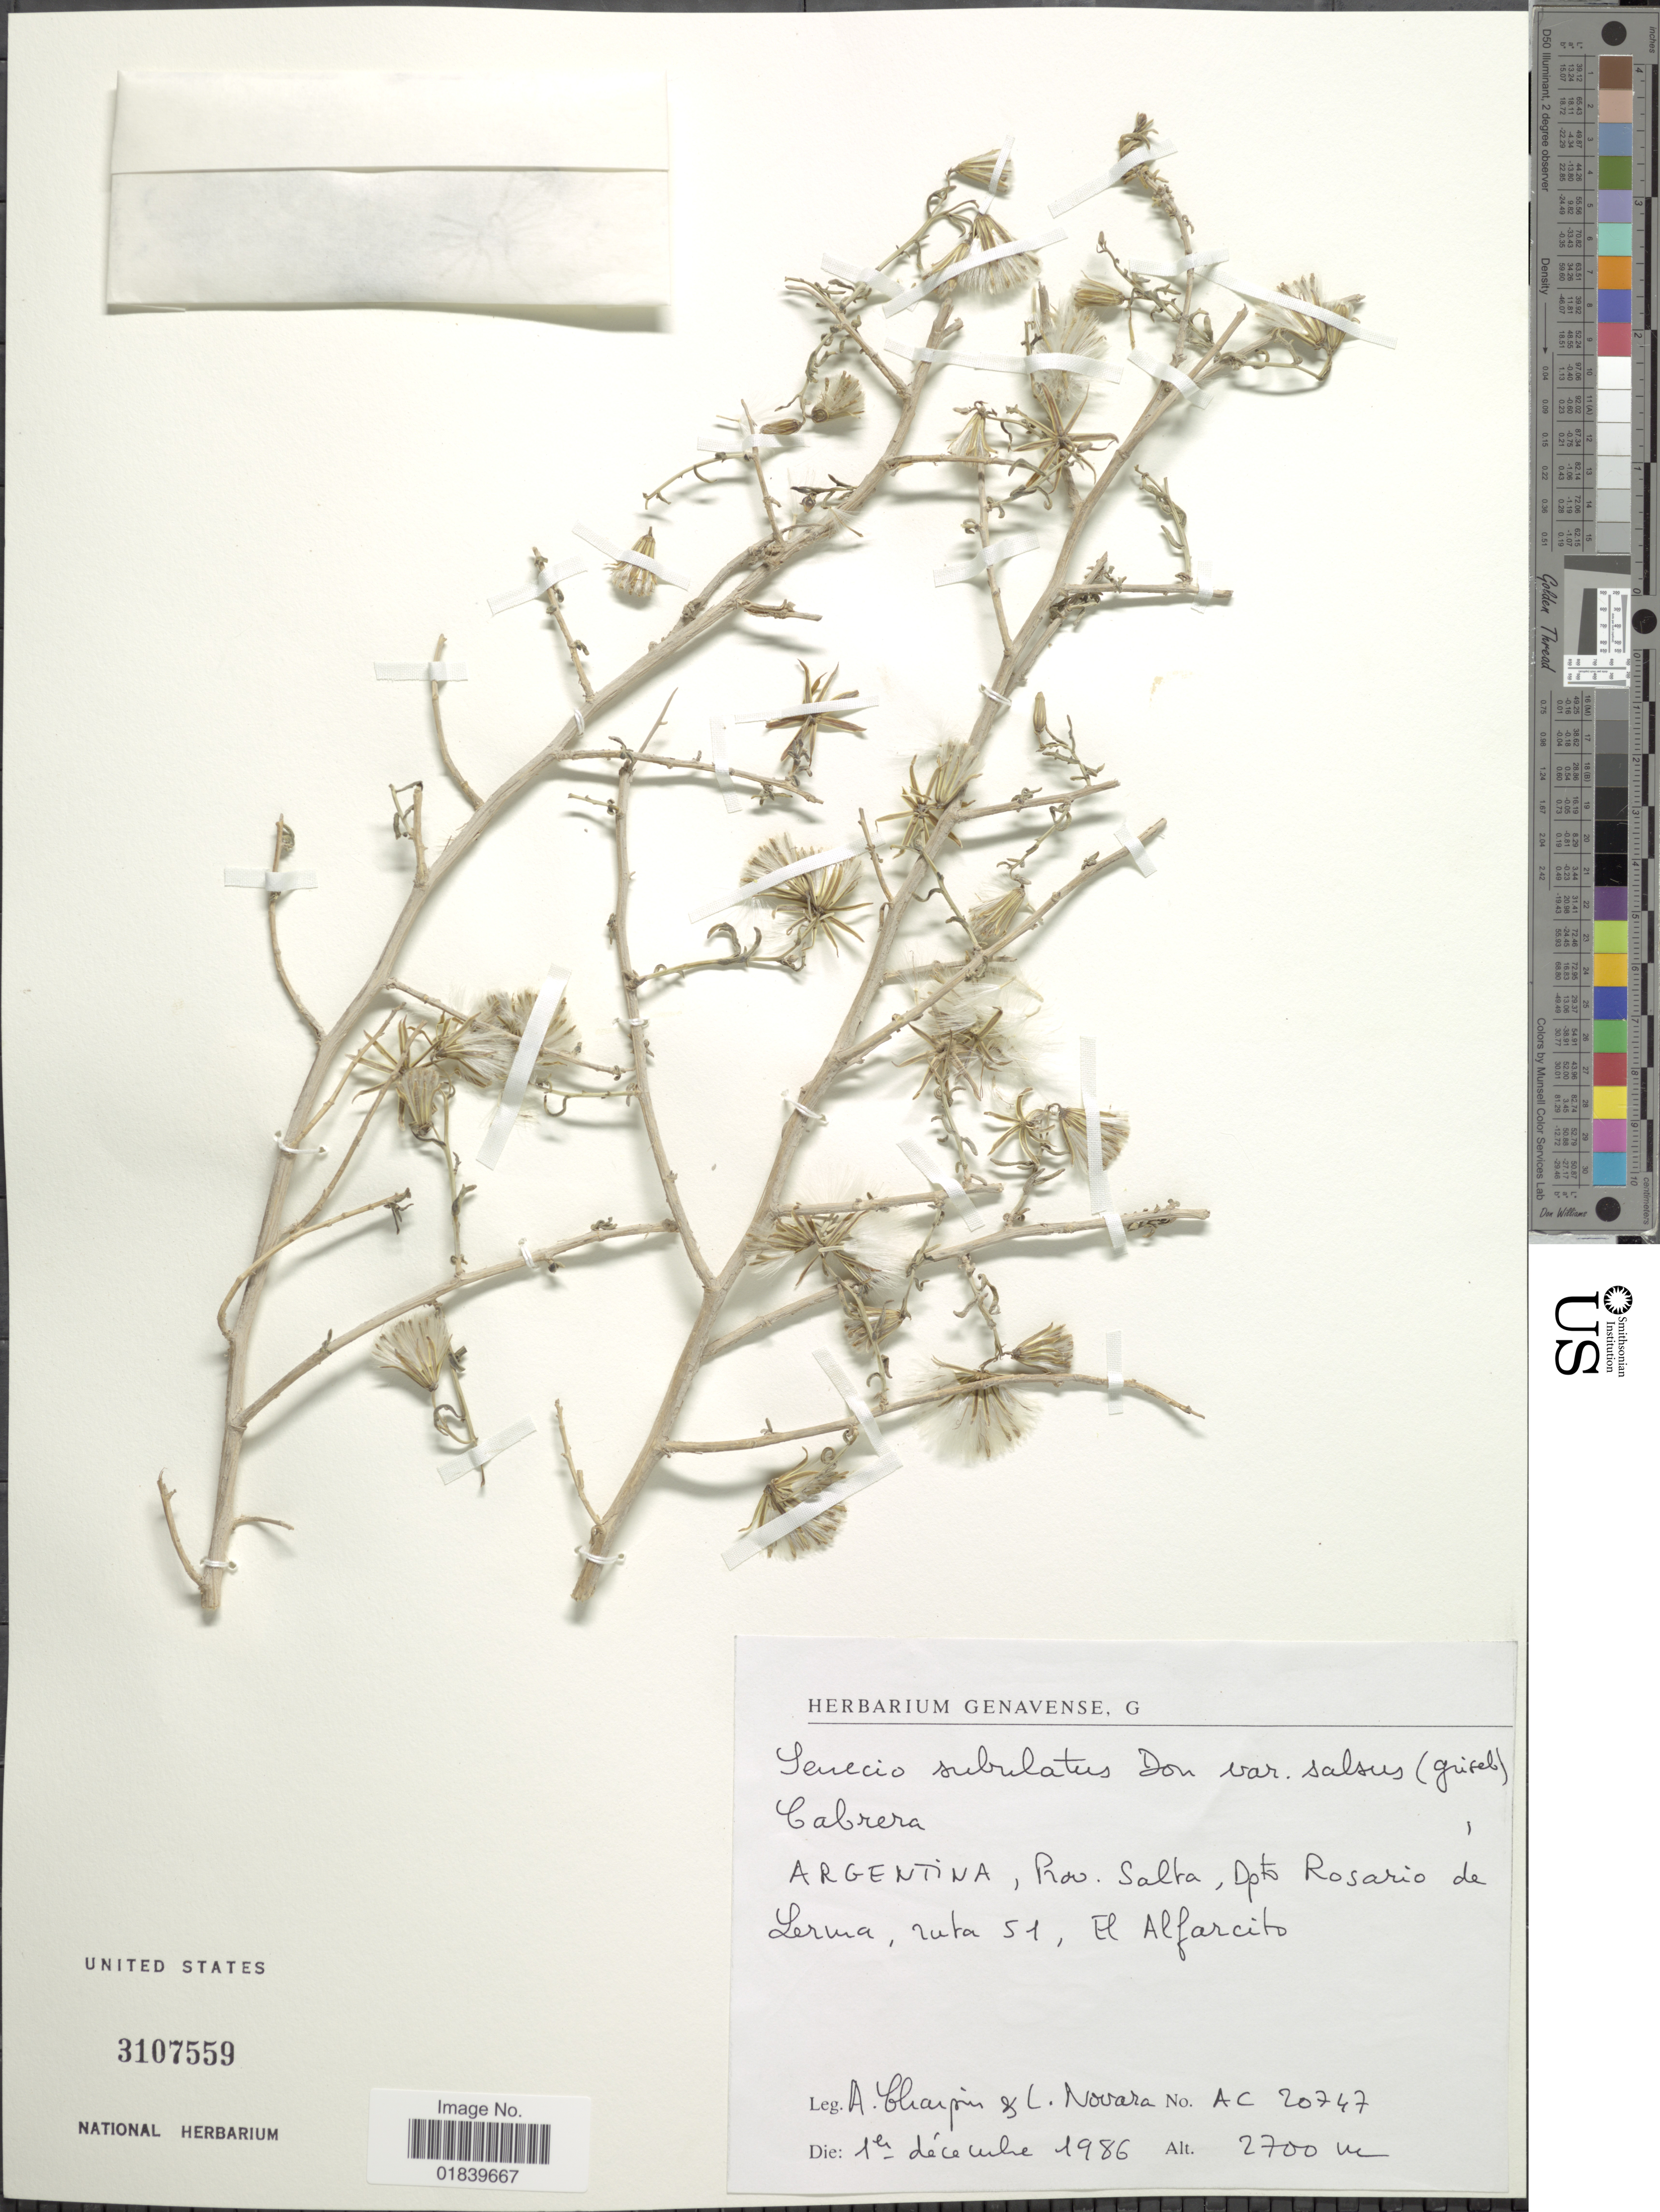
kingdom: Plantae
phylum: Tracheophyta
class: Magnoliopsida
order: Asterales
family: Asteraceae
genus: Senecio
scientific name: Senecio subulatus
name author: D. Don ex Hook. & Arn.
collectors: A. Charpin & L. Novara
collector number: AC20747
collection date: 1986-12-01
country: Argentina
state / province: Salta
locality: Argentina, Prov. Salta, Dpto. Rosario de Lerma, ruta S1, El Alfarcito.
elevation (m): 2700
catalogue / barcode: US 3107559